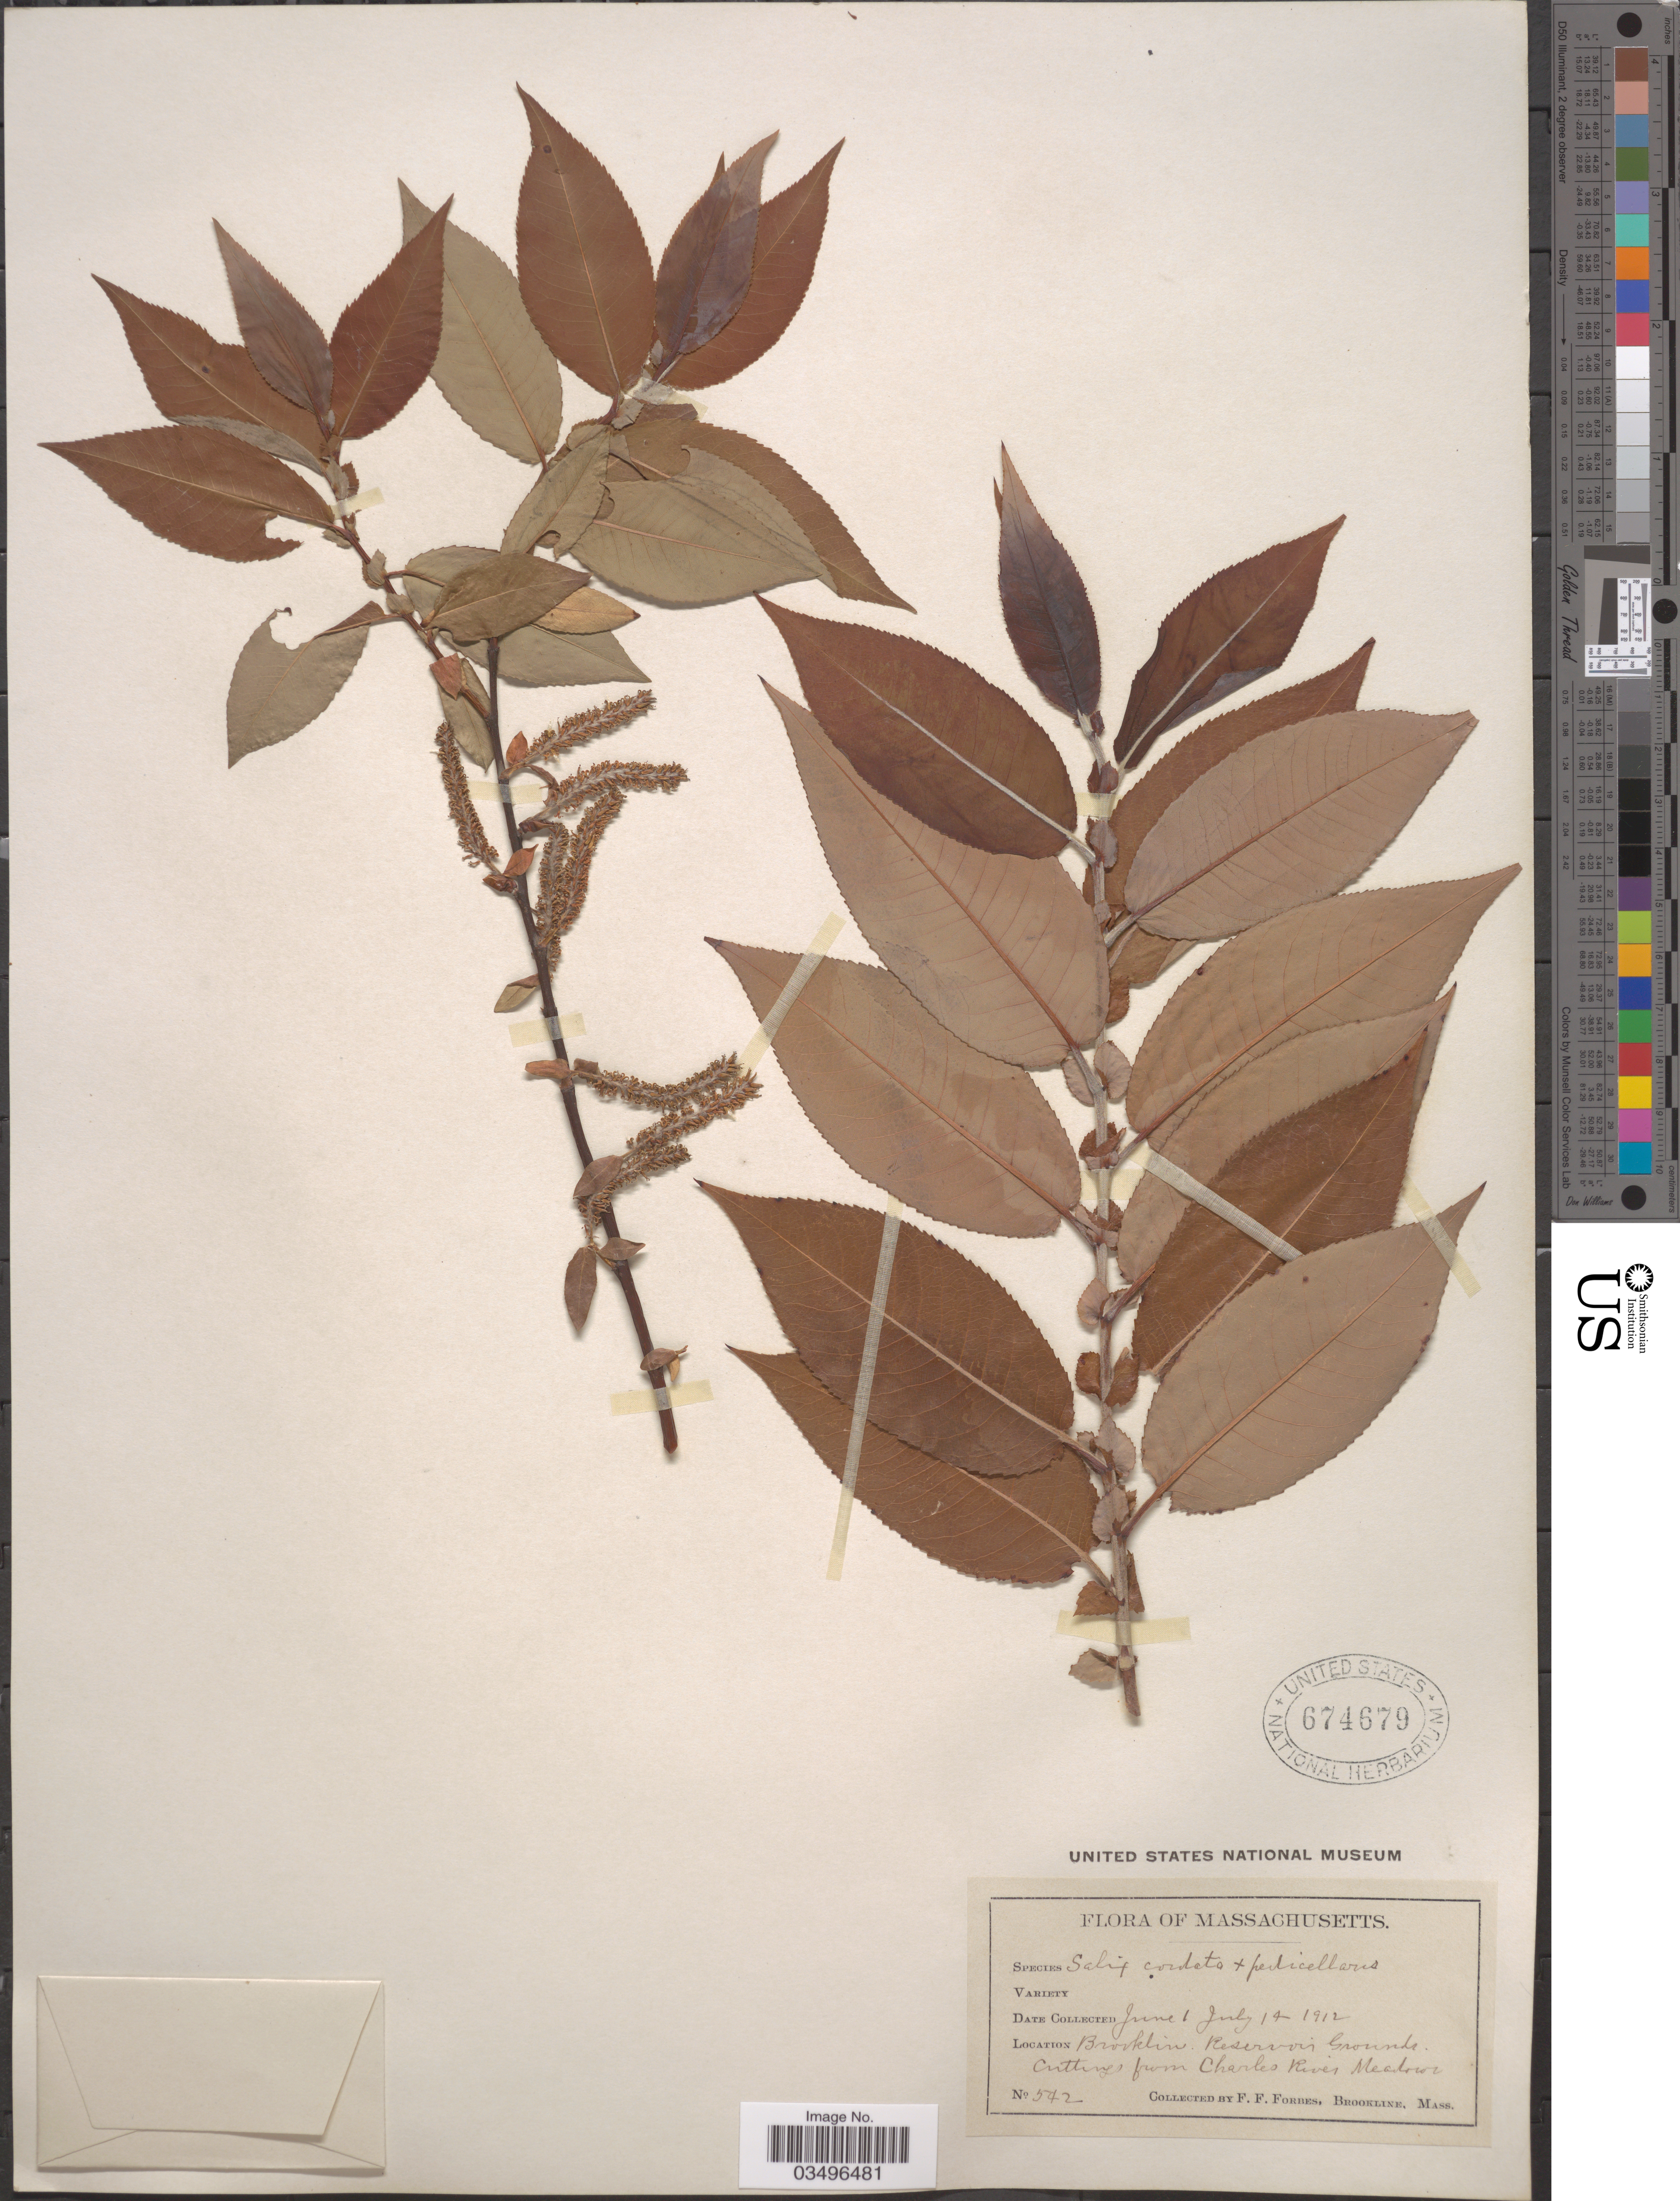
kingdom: Plantae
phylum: Tracheophyta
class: Magnoliopsida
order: Malpighiales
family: Salicaceae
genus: Salix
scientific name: Salix cordata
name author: Michx.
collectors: F. Forbes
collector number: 542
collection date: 1912-06-01/1912-07-14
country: United States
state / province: Massachusetts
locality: Brookline. Reservoir Grounds.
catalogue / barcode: US 674679